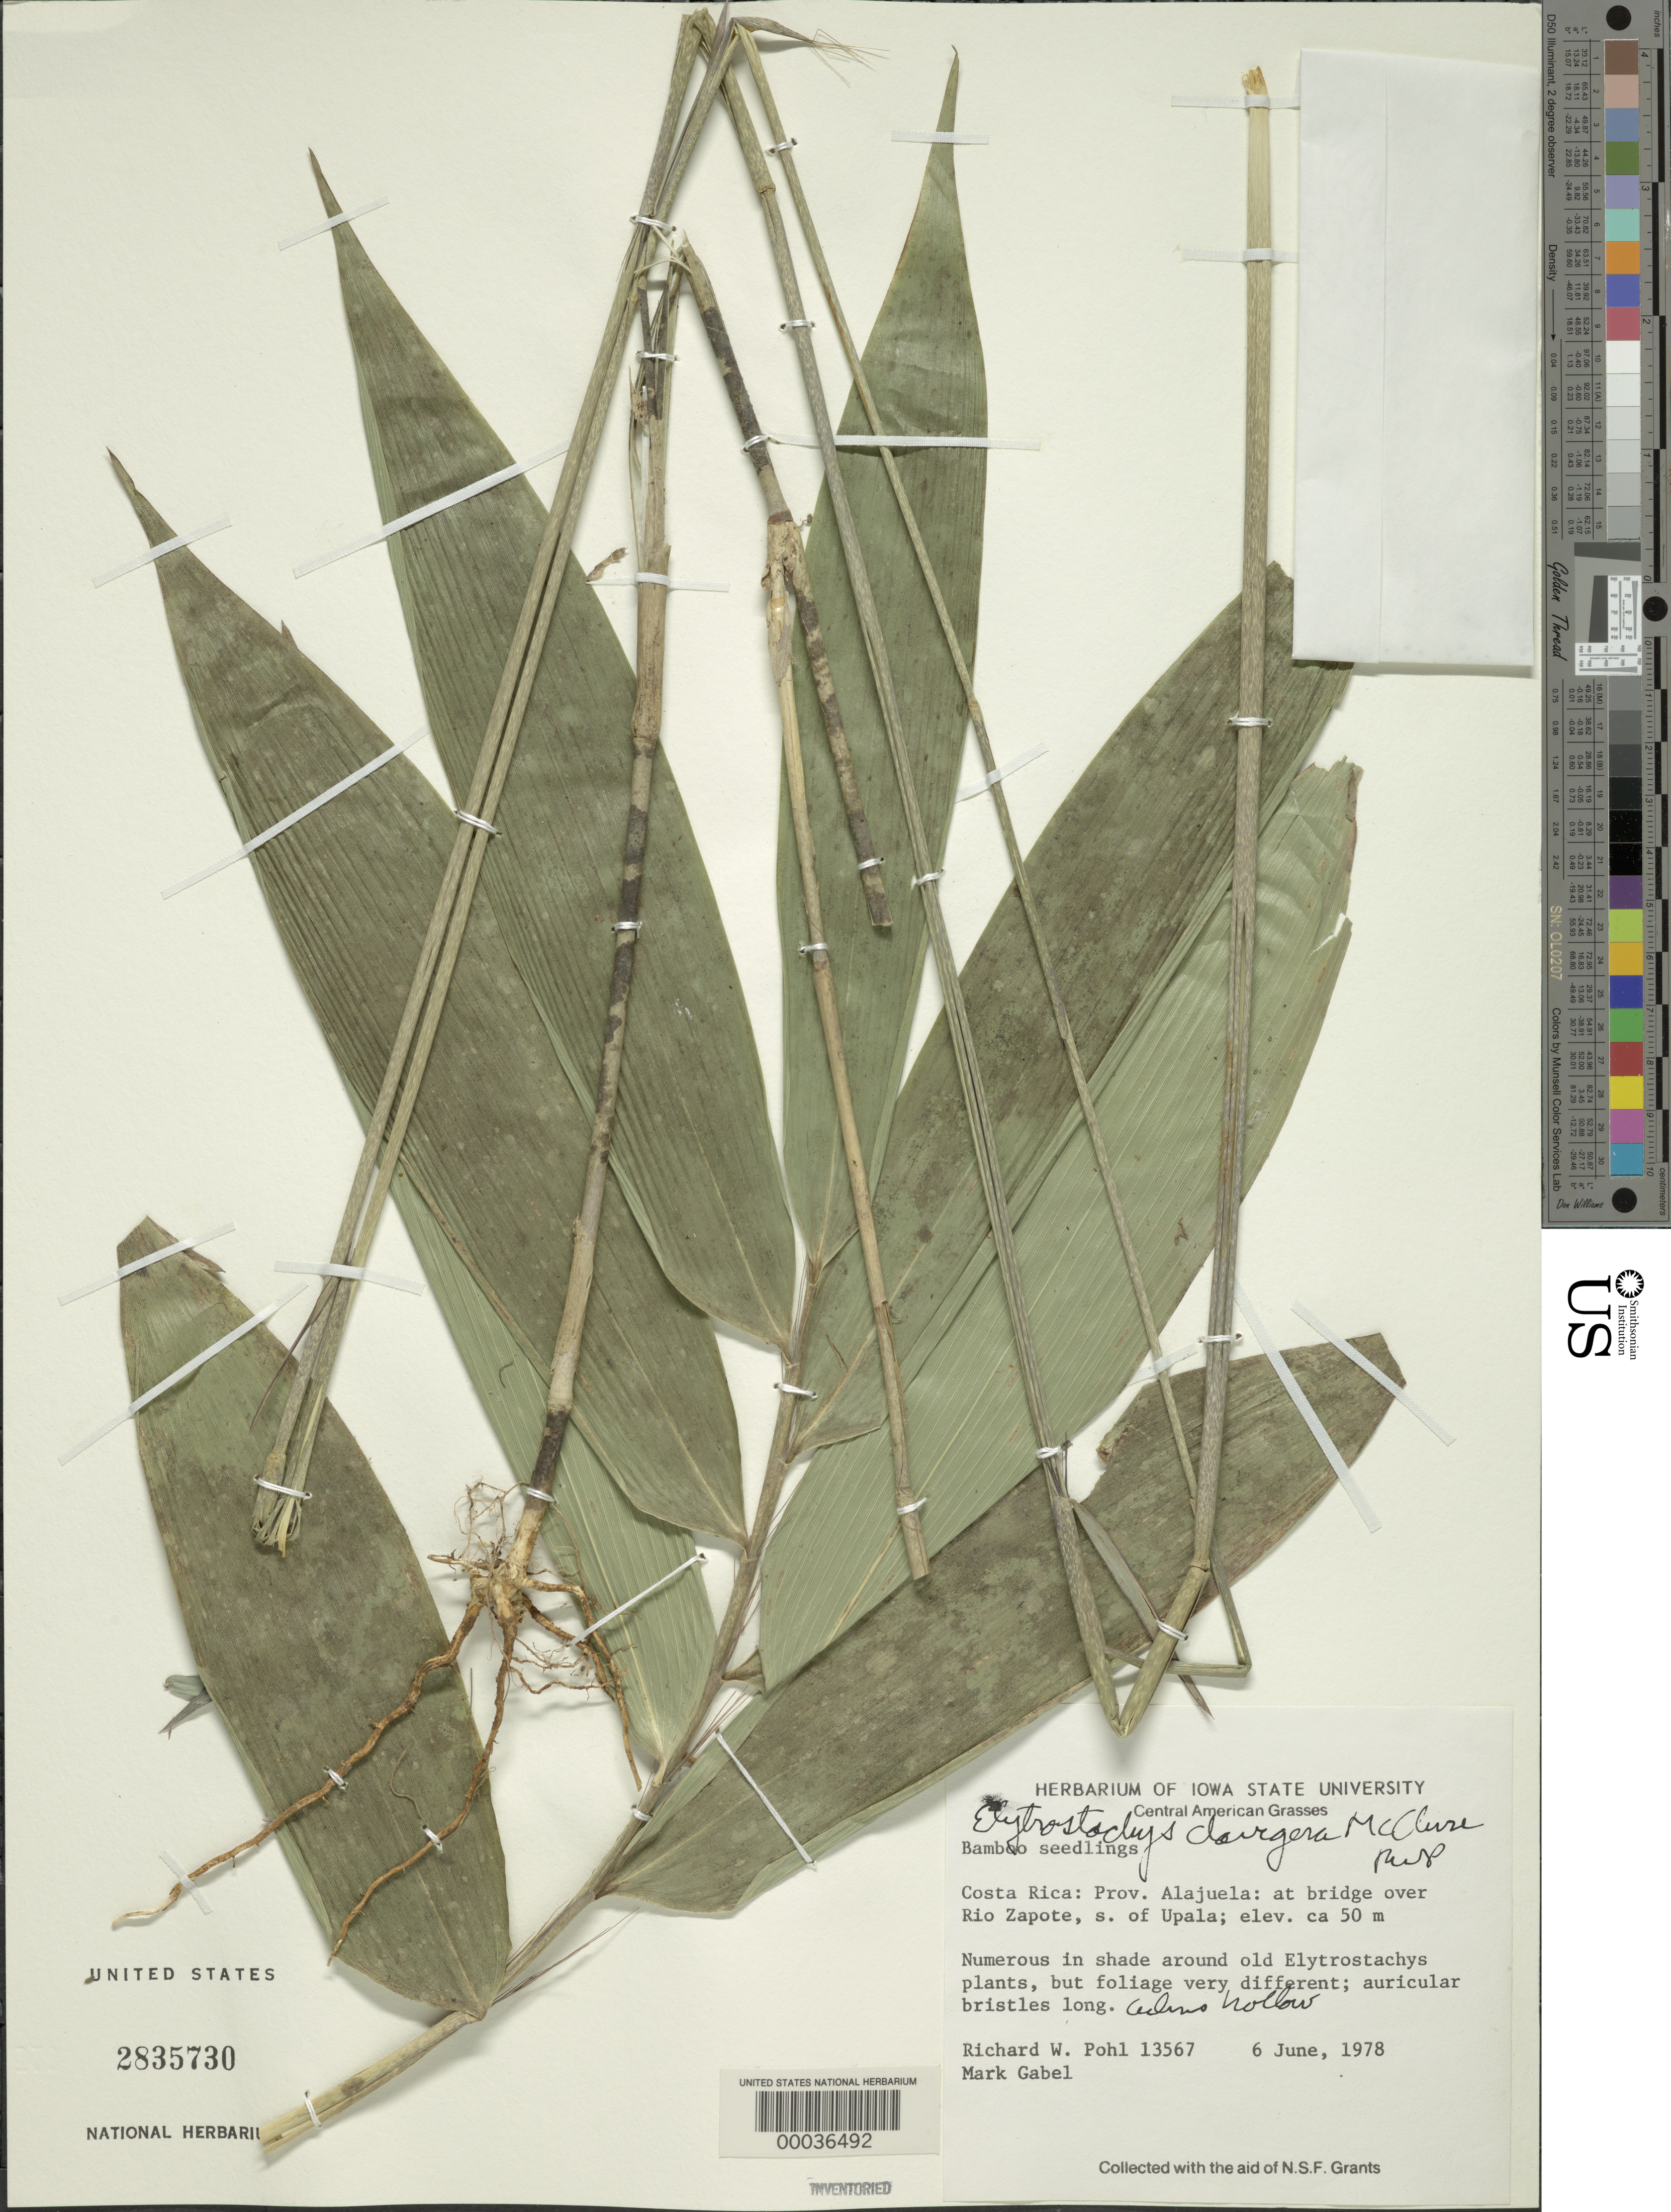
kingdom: Plantae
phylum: Tracheophyta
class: Liliopsida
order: Poales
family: Poaceae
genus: Elytrostachys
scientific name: Elytrostachys clavigera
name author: McClure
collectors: R. W. Pohl & M. Gabel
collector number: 13567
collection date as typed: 06 Jun 1978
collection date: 1978-06-06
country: Costa Rica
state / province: Alajuela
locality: At bridge over Rio Zapote, S of Upala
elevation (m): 50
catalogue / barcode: US 2835730